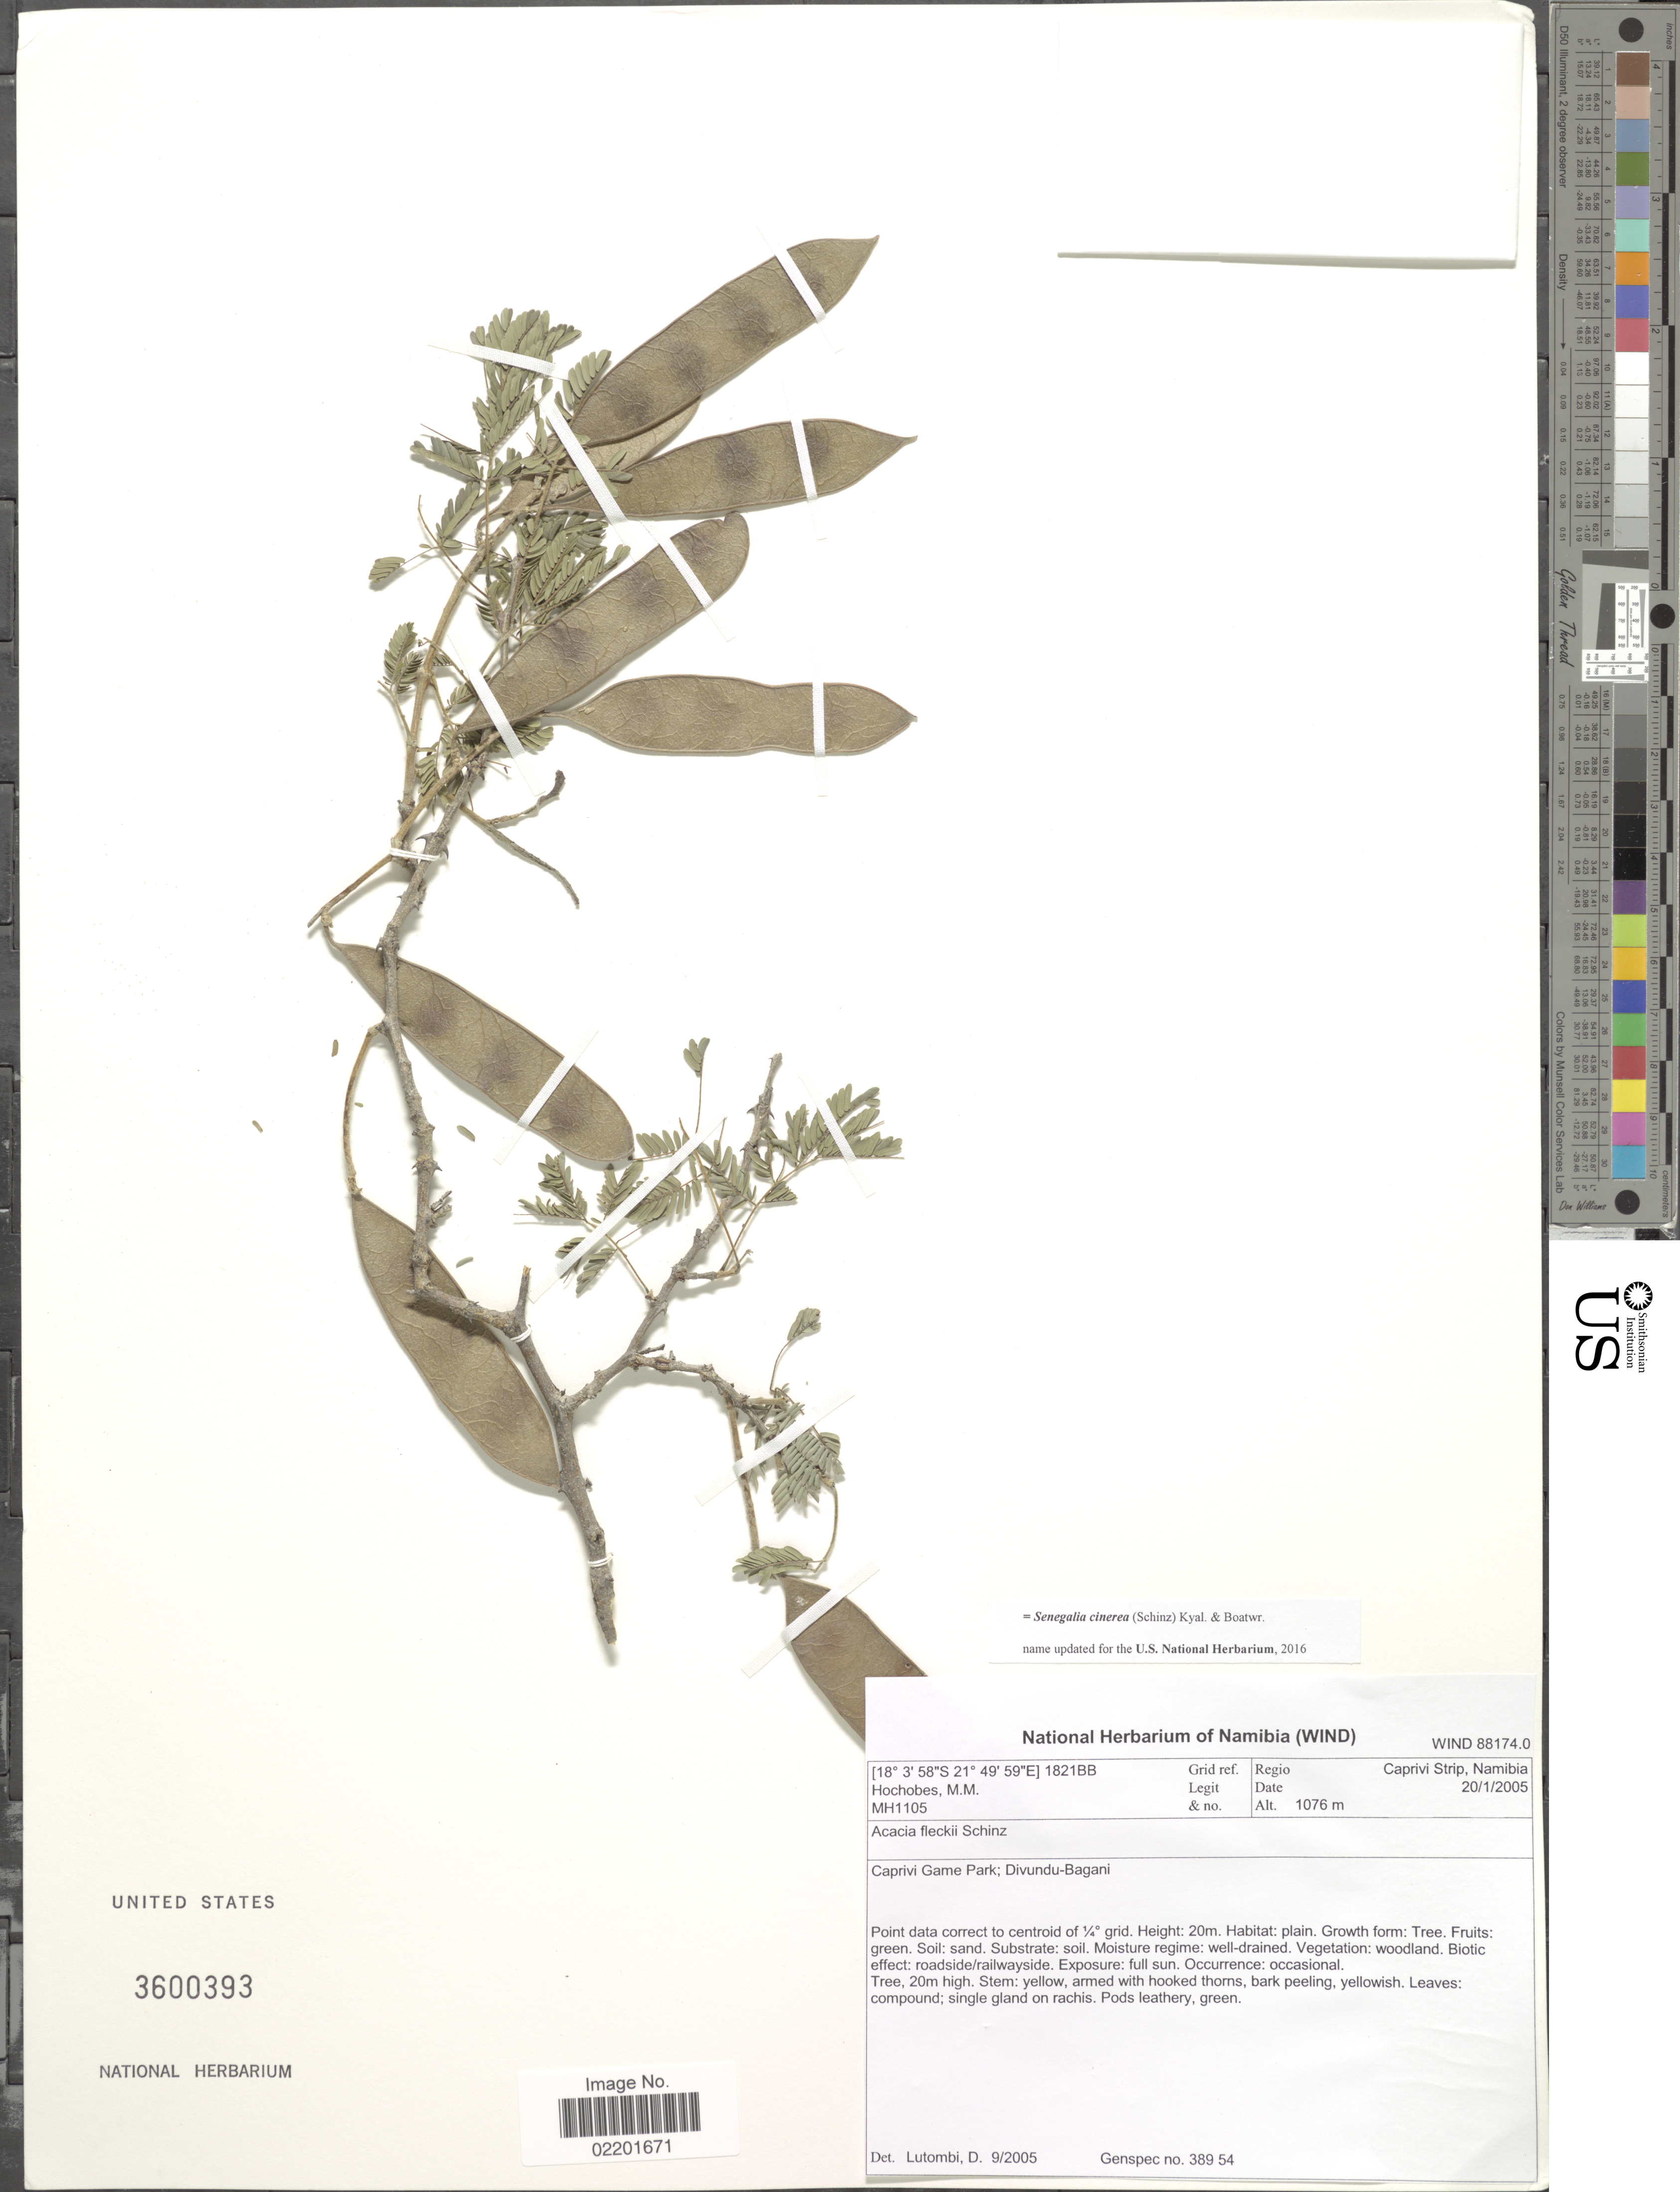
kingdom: Plantae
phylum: Tracheophyta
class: Magnoliopsida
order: Fabales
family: Fabaceae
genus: Senegalia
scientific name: Senegalia cinerea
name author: Kyal. & Boatwr.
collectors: M. Hochobes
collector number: MH1105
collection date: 2005-01-20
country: Namibia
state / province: Caprivi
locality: Caprivi Strip, Caprivi Game Park, Divundu-Bagani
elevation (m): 1076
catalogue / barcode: US 3600393